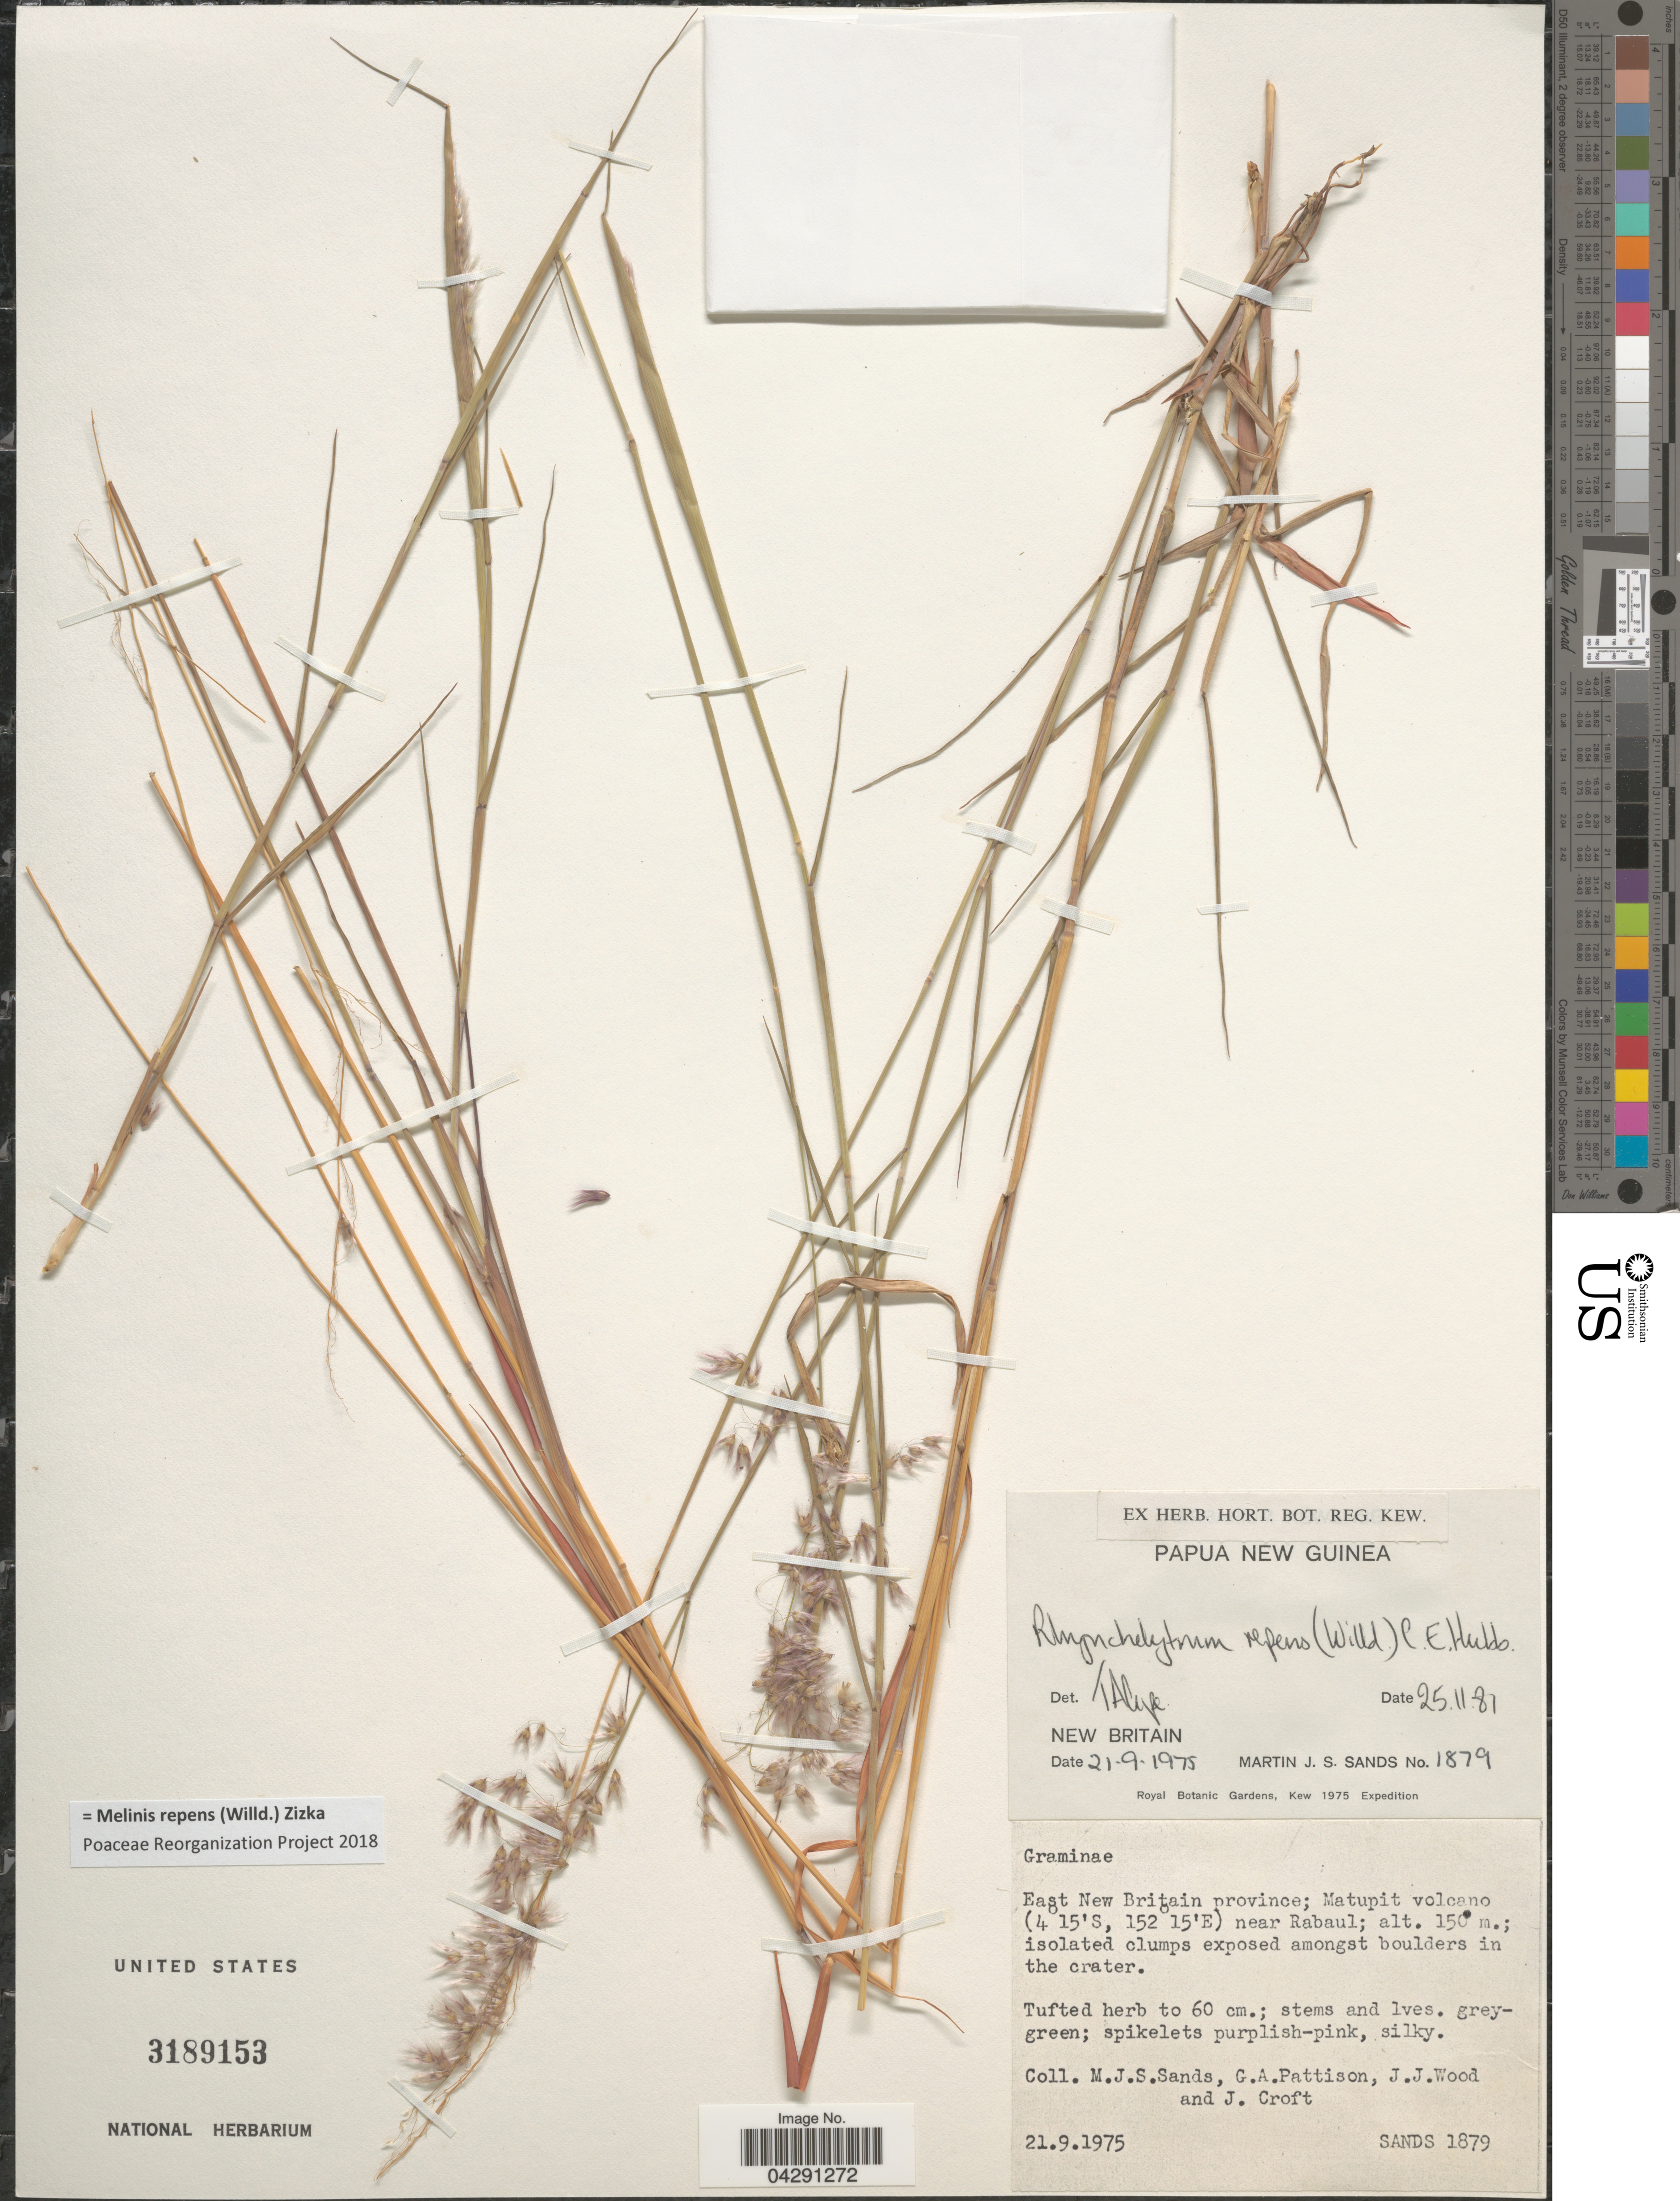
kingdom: Plantae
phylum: Tracheophyta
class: Liliopsida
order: Poales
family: Poaceae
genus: Melinis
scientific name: Melinis repens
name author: (Willd.) Zizka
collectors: M. Sands, G. Pattison, J. Wood & J. Croft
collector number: Sands1879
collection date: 1975-09-21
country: Papua New Guinea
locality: New Britain. East New Britain province; Matupit volcano near Rabaul.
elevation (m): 150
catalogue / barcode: US 3189153